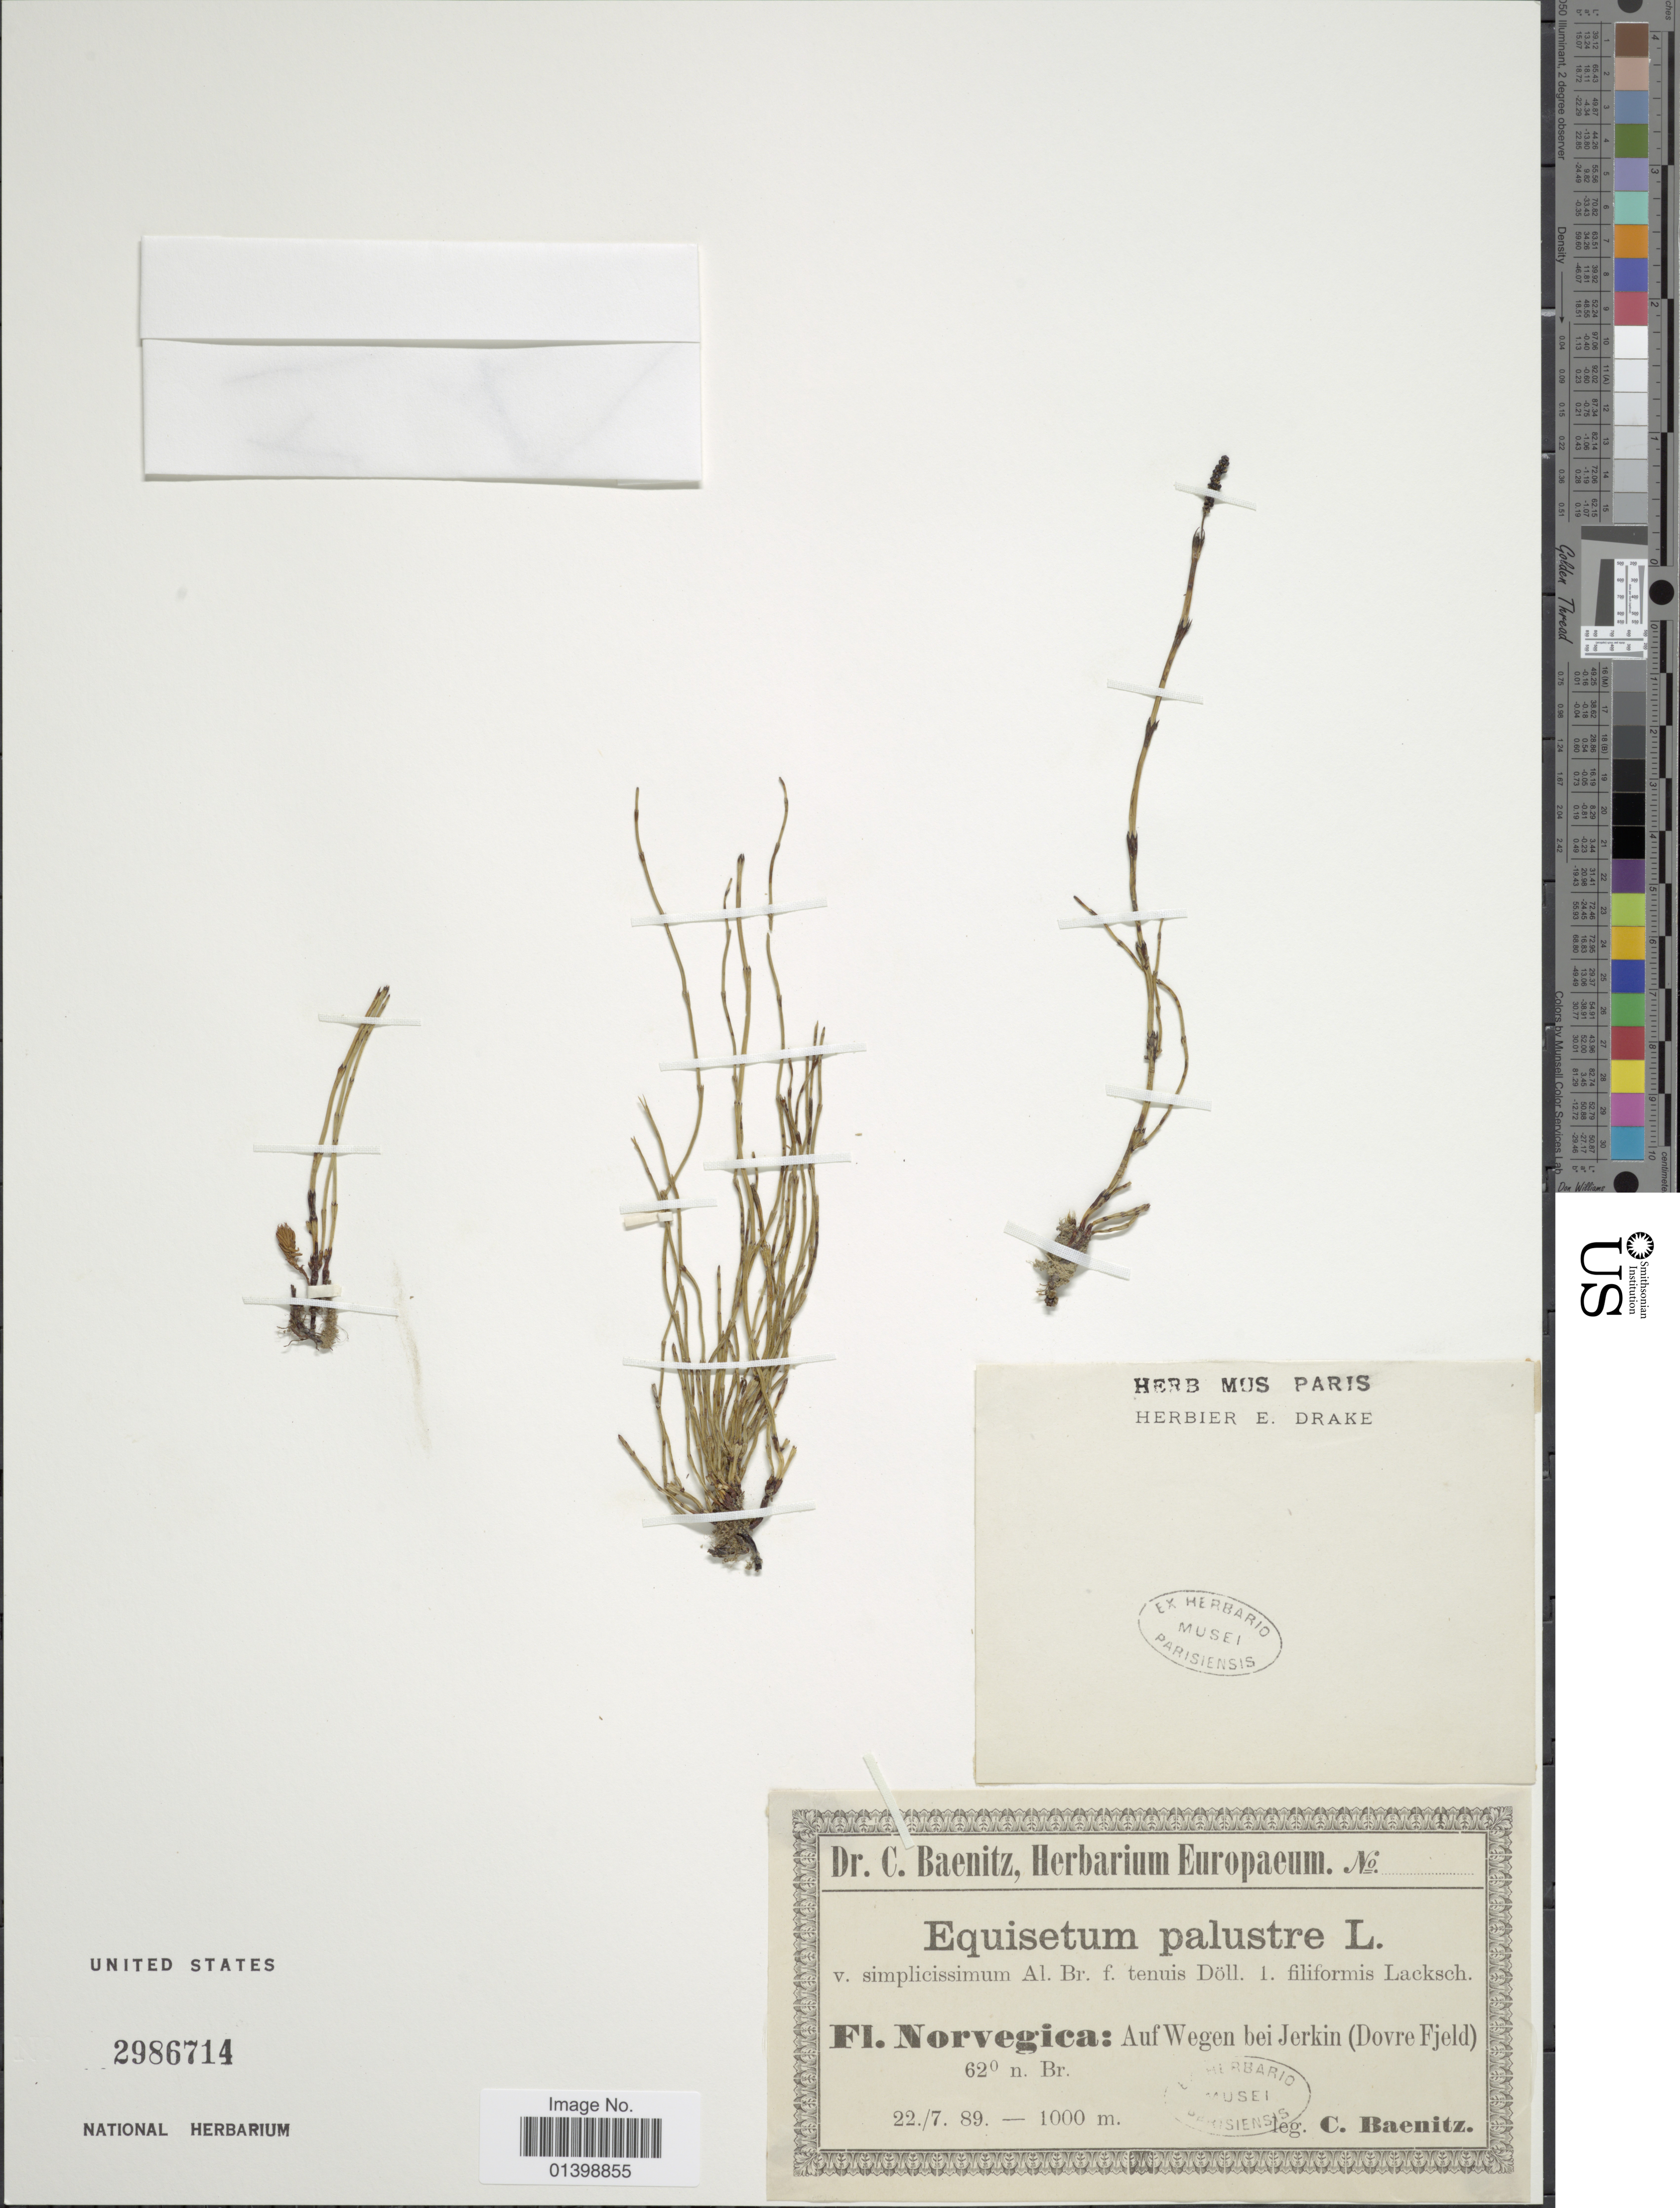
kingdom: Plantae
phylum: Tracheophyta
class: Polypodiopsida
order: Equisetales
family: Equisetaceae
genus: Equisetum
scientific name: Equisetum palustre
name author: L.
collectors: C. G. Baenitz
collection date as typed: Transcribed d/m/y: 22/7/89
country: Norway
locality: Auf Wegen bei Jerkin (Dovre Fjeld)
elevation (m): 1000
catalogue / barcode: US 2986714